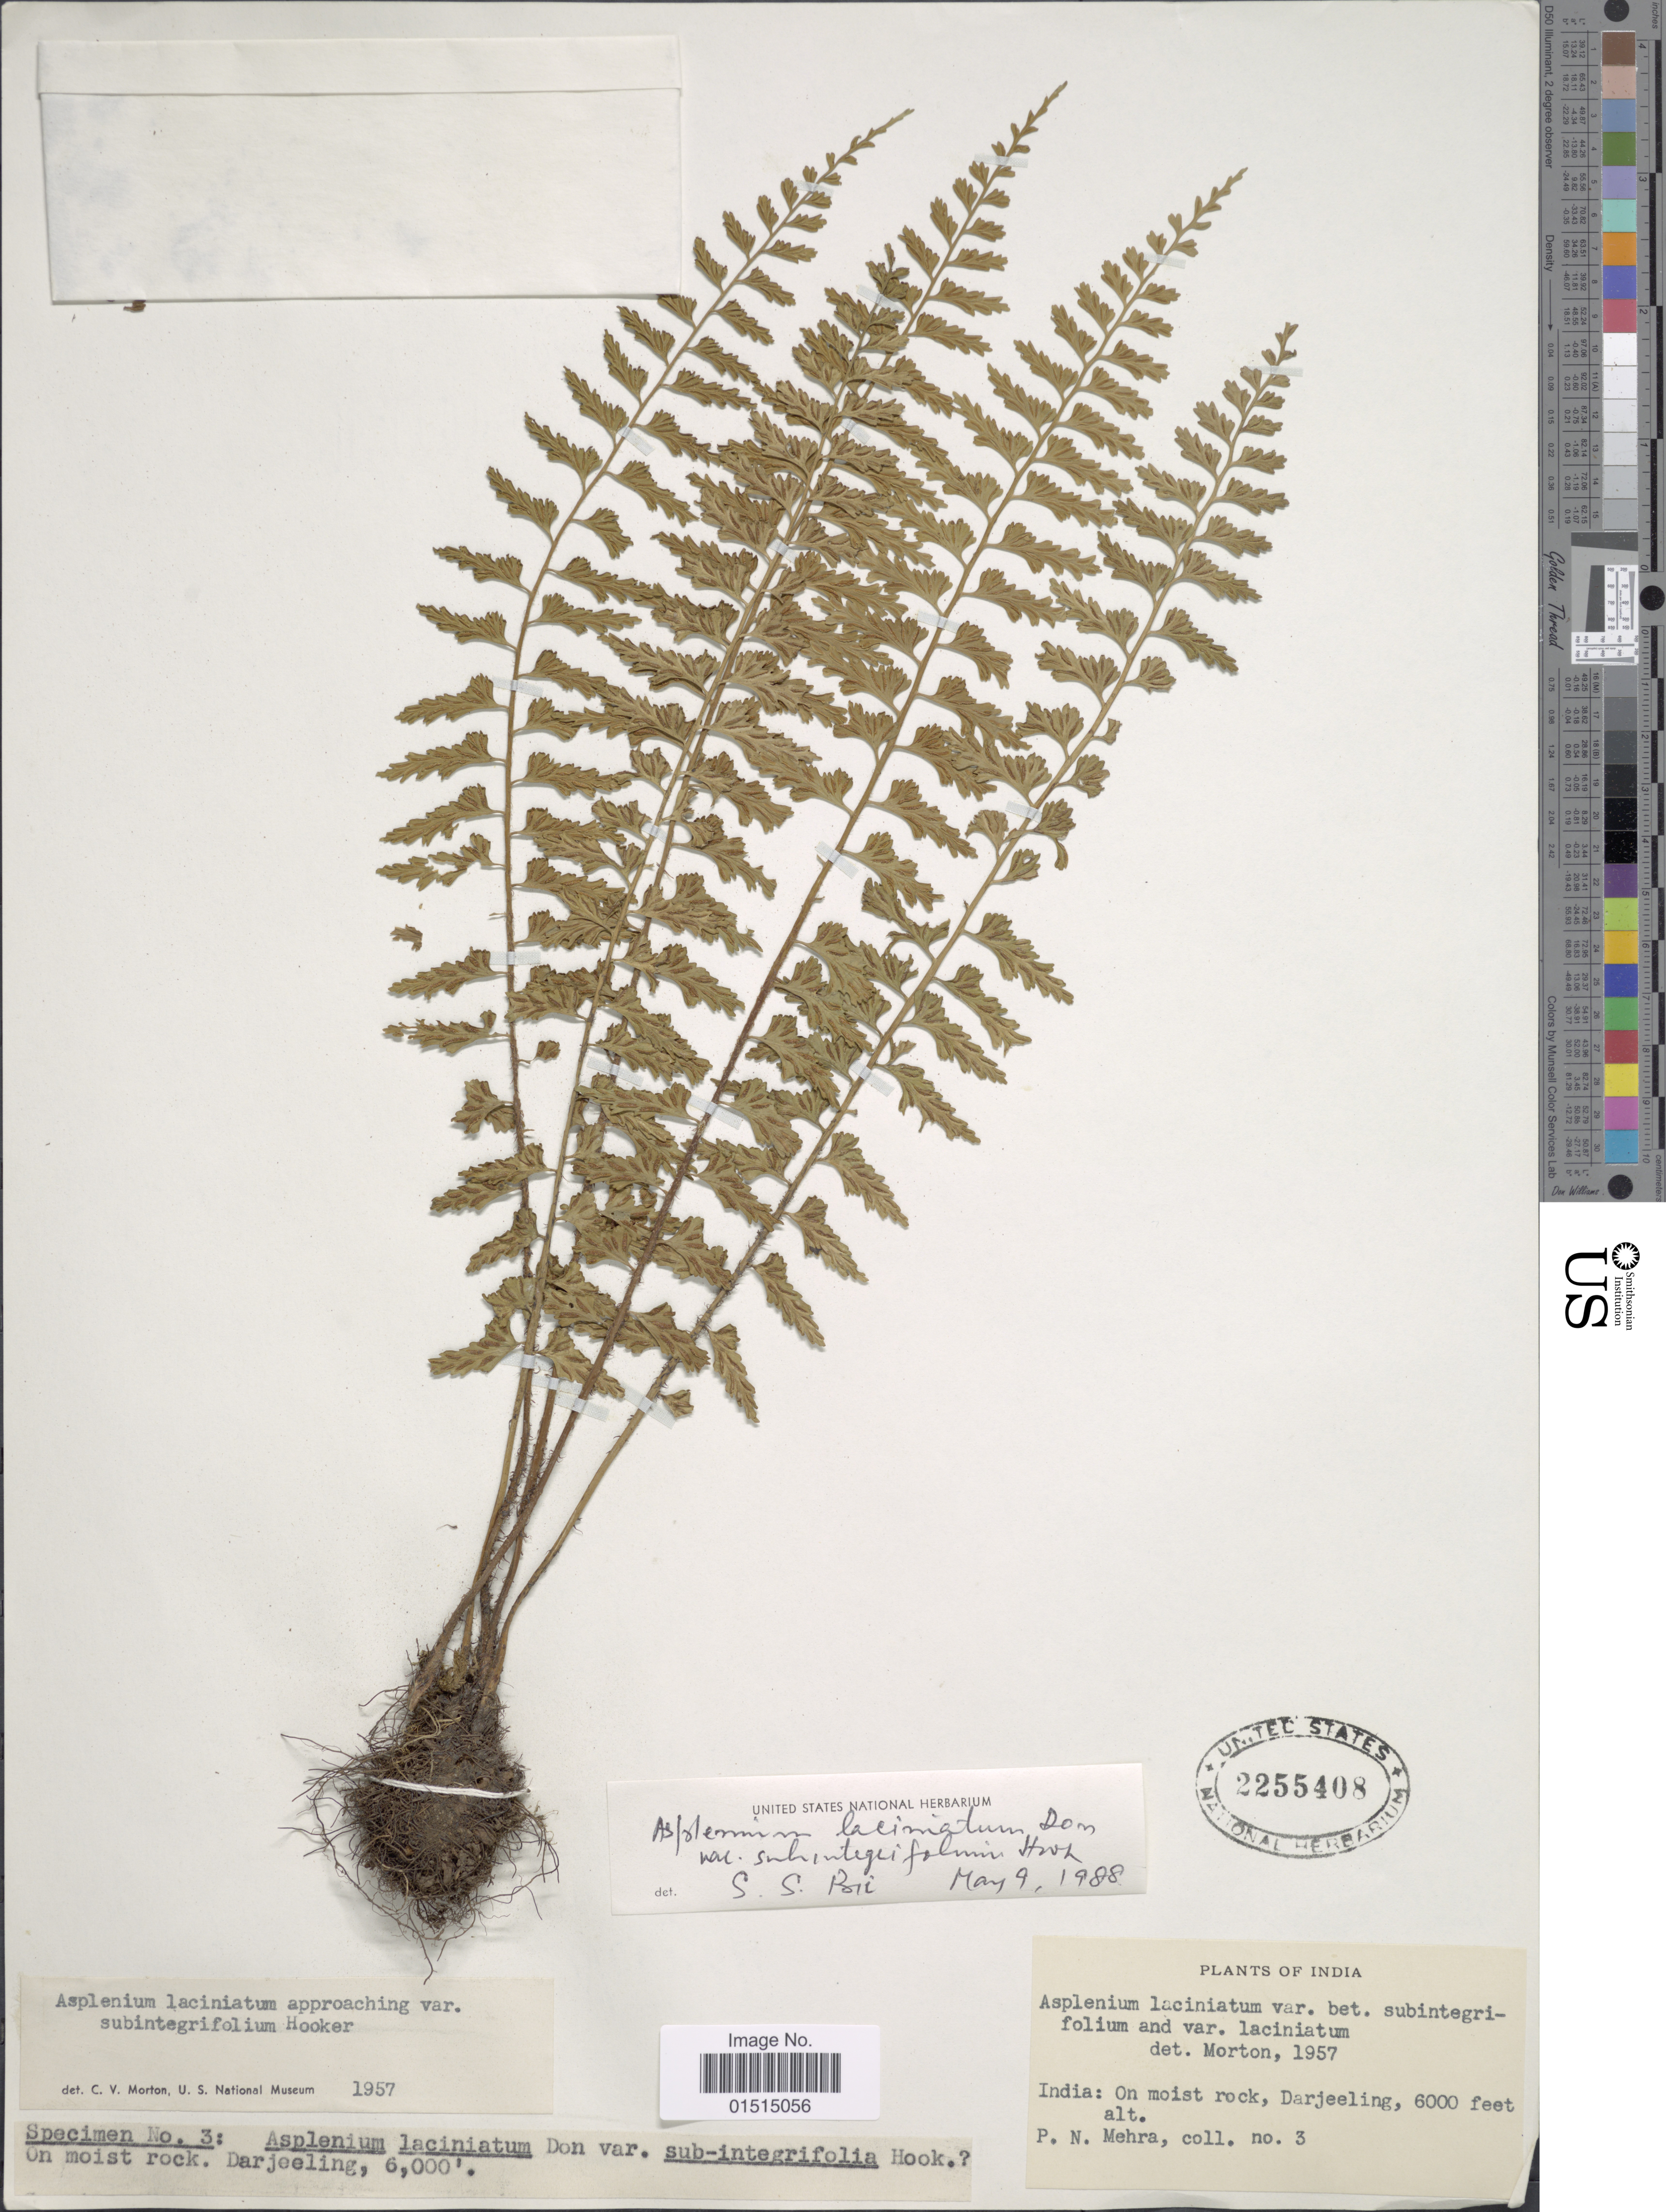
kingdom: Plantae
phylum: Tracheophyta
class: Polypodiopsida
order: Polypodiales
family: Aspleniaceae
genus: Asplenium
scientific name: Asplenium laciniatum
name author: D. Don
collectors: P. N. Mehra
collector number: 3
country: India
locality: Darjeeling.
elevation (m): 1829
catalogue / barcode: US 2255408